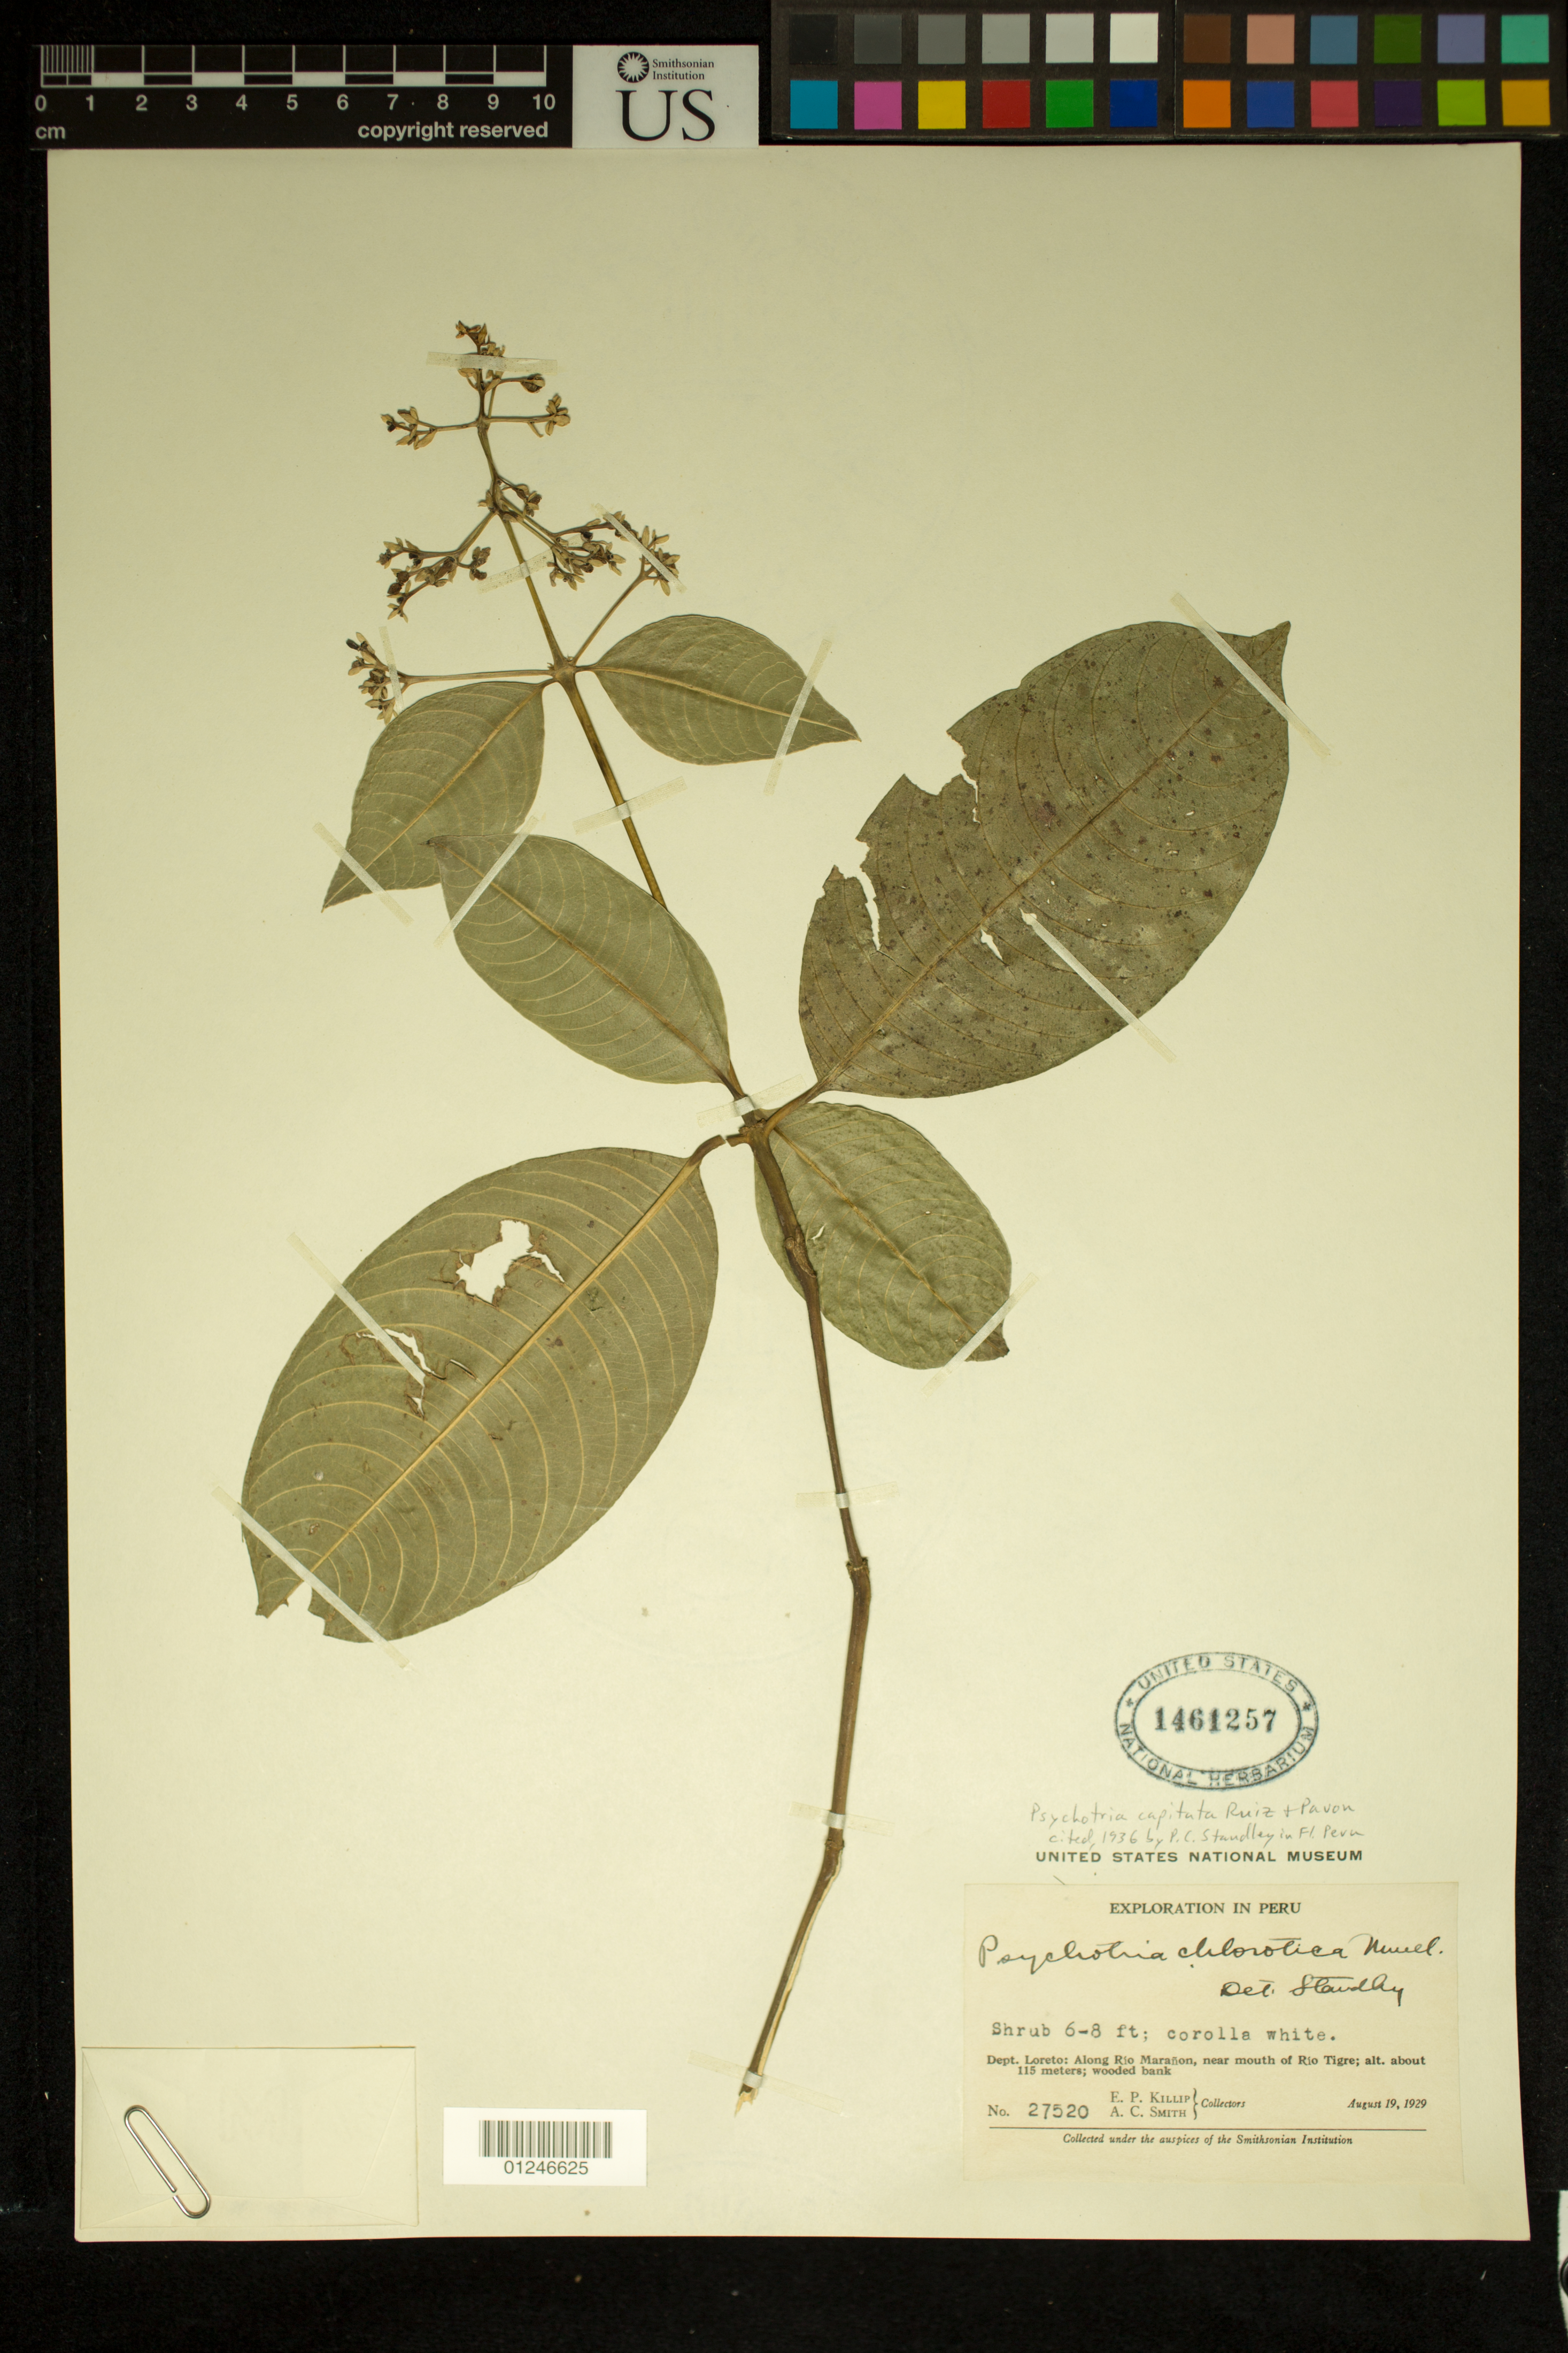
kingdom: Plantae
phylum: Tracheophyta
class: Magnoliopsida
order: Gentianales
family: Rubiaceae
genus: Psychotria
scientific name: Psychotria capitata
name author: Ruiz & Pav.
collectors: E. P. Killip & A. C. Smith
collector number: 27520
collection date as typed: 19 Aug 1929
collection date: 1929-08-19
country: Peru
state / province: Loreto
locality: Along Rio Maranon, near mouth of Rio Tigre.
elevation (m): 115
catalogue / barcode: US 1461257